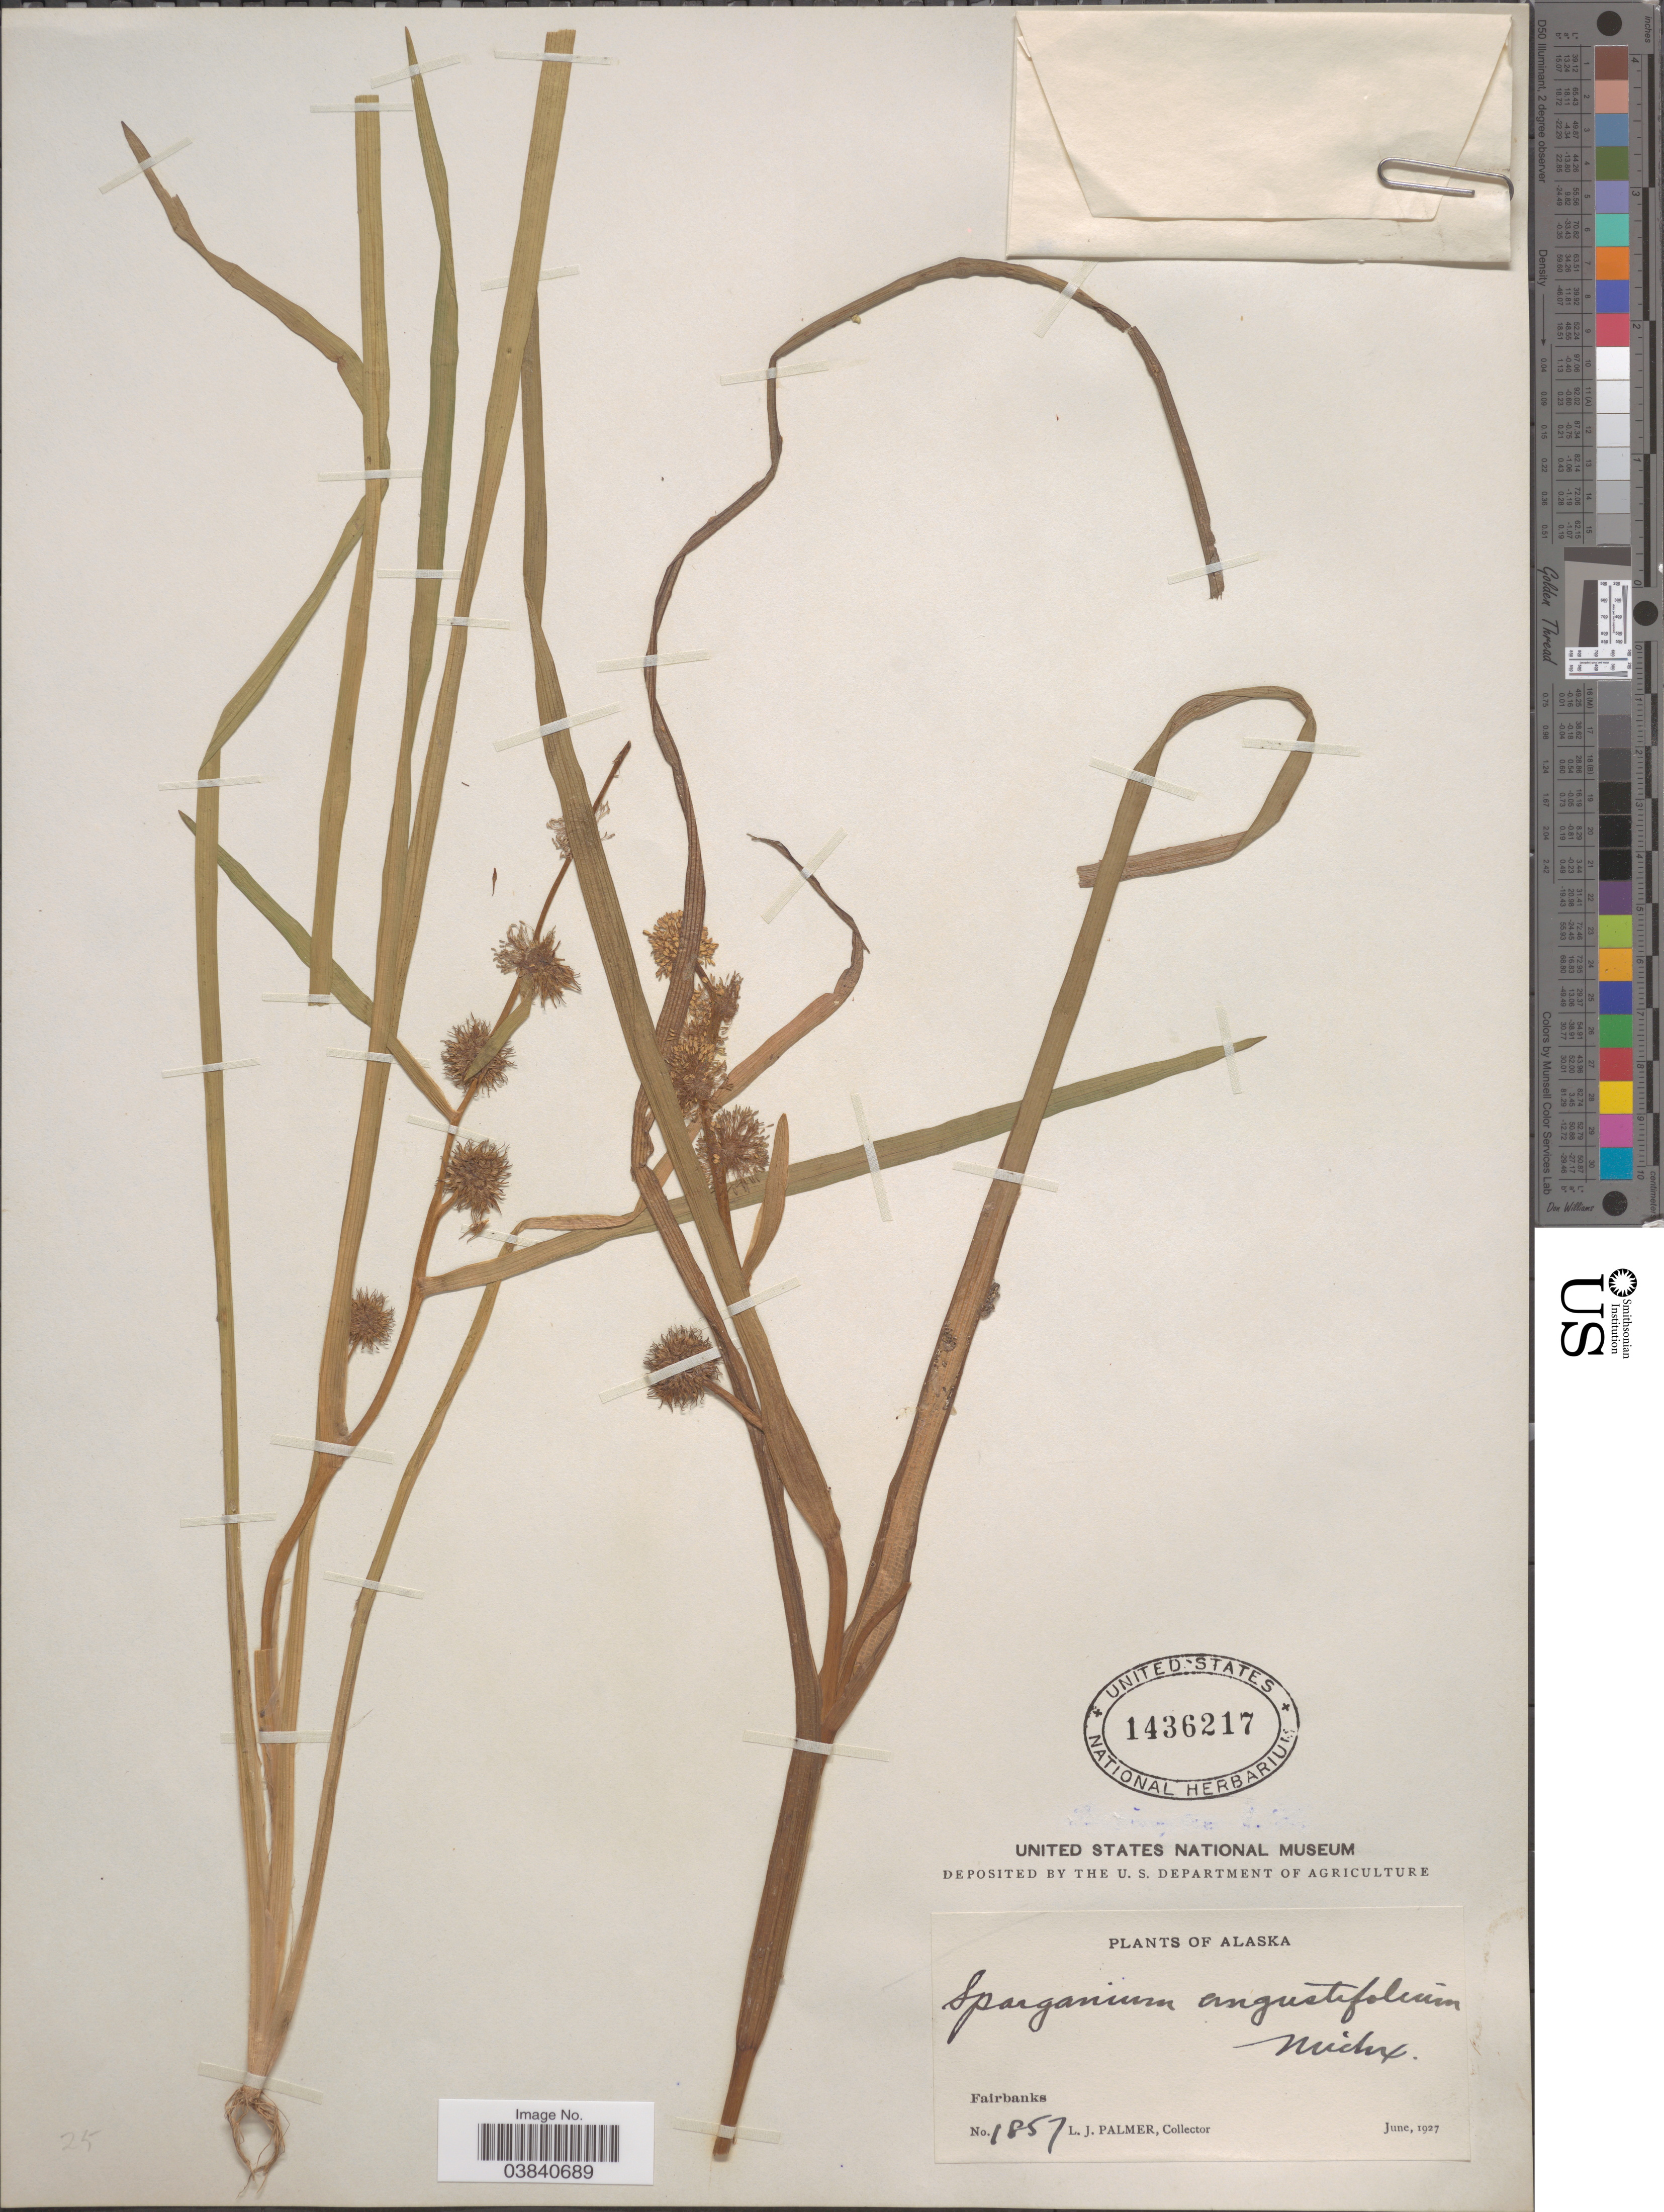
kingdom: Plantae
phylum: Tracheophyta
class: Liliopsida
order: Poales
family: Typhaceae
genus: Sparganium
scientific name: Sparganium simplex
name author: Huds.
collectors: L. J. Palmer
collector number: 1857*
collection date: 1927-06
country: United States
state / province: Alaska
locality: Fairbanks.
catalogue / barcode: US 1436217